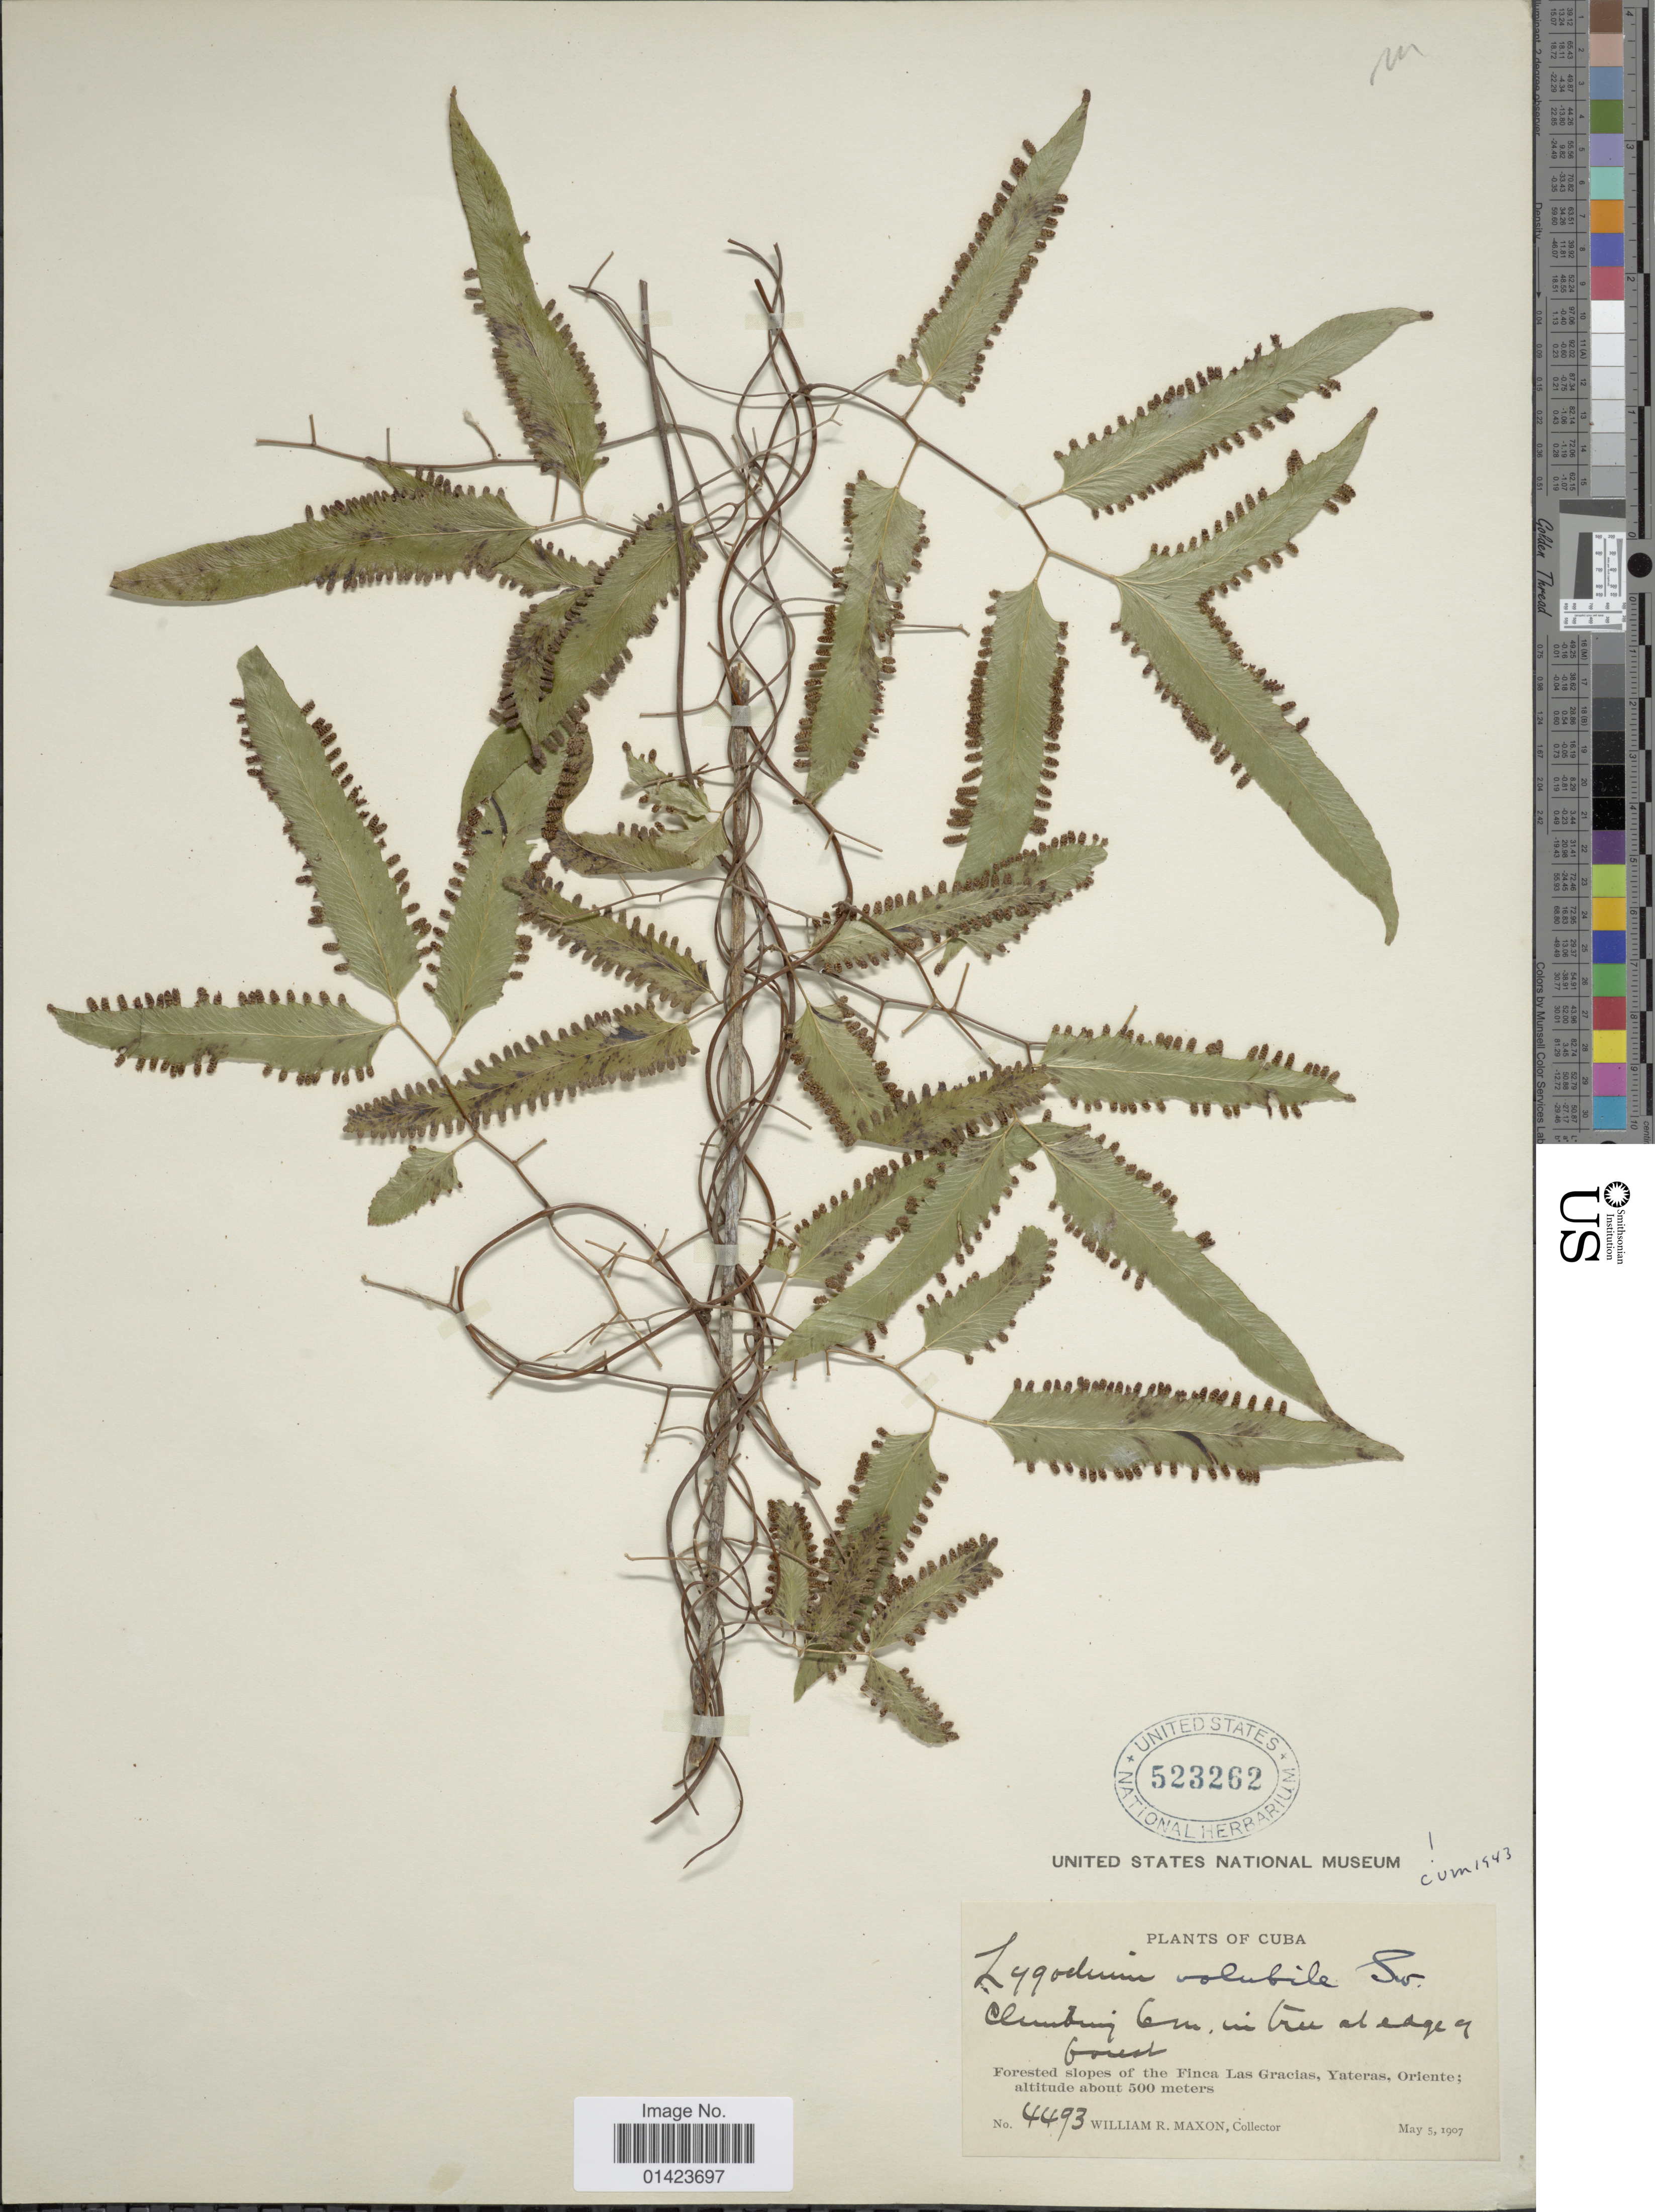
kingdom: Plantae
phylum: Tracheophyta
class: Polypodiopsida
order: Schizaeales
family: Lygodiaceae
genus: Lygodium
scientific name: Lygodium volubile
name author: Sw.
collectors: W. R. Maxon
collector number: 4493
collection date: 1907-05-05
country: Cuba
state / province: Oriente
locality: Forested slopes of the Finca Las Gracias, Yateras, Oriente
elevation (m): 500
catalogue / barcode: US 523262